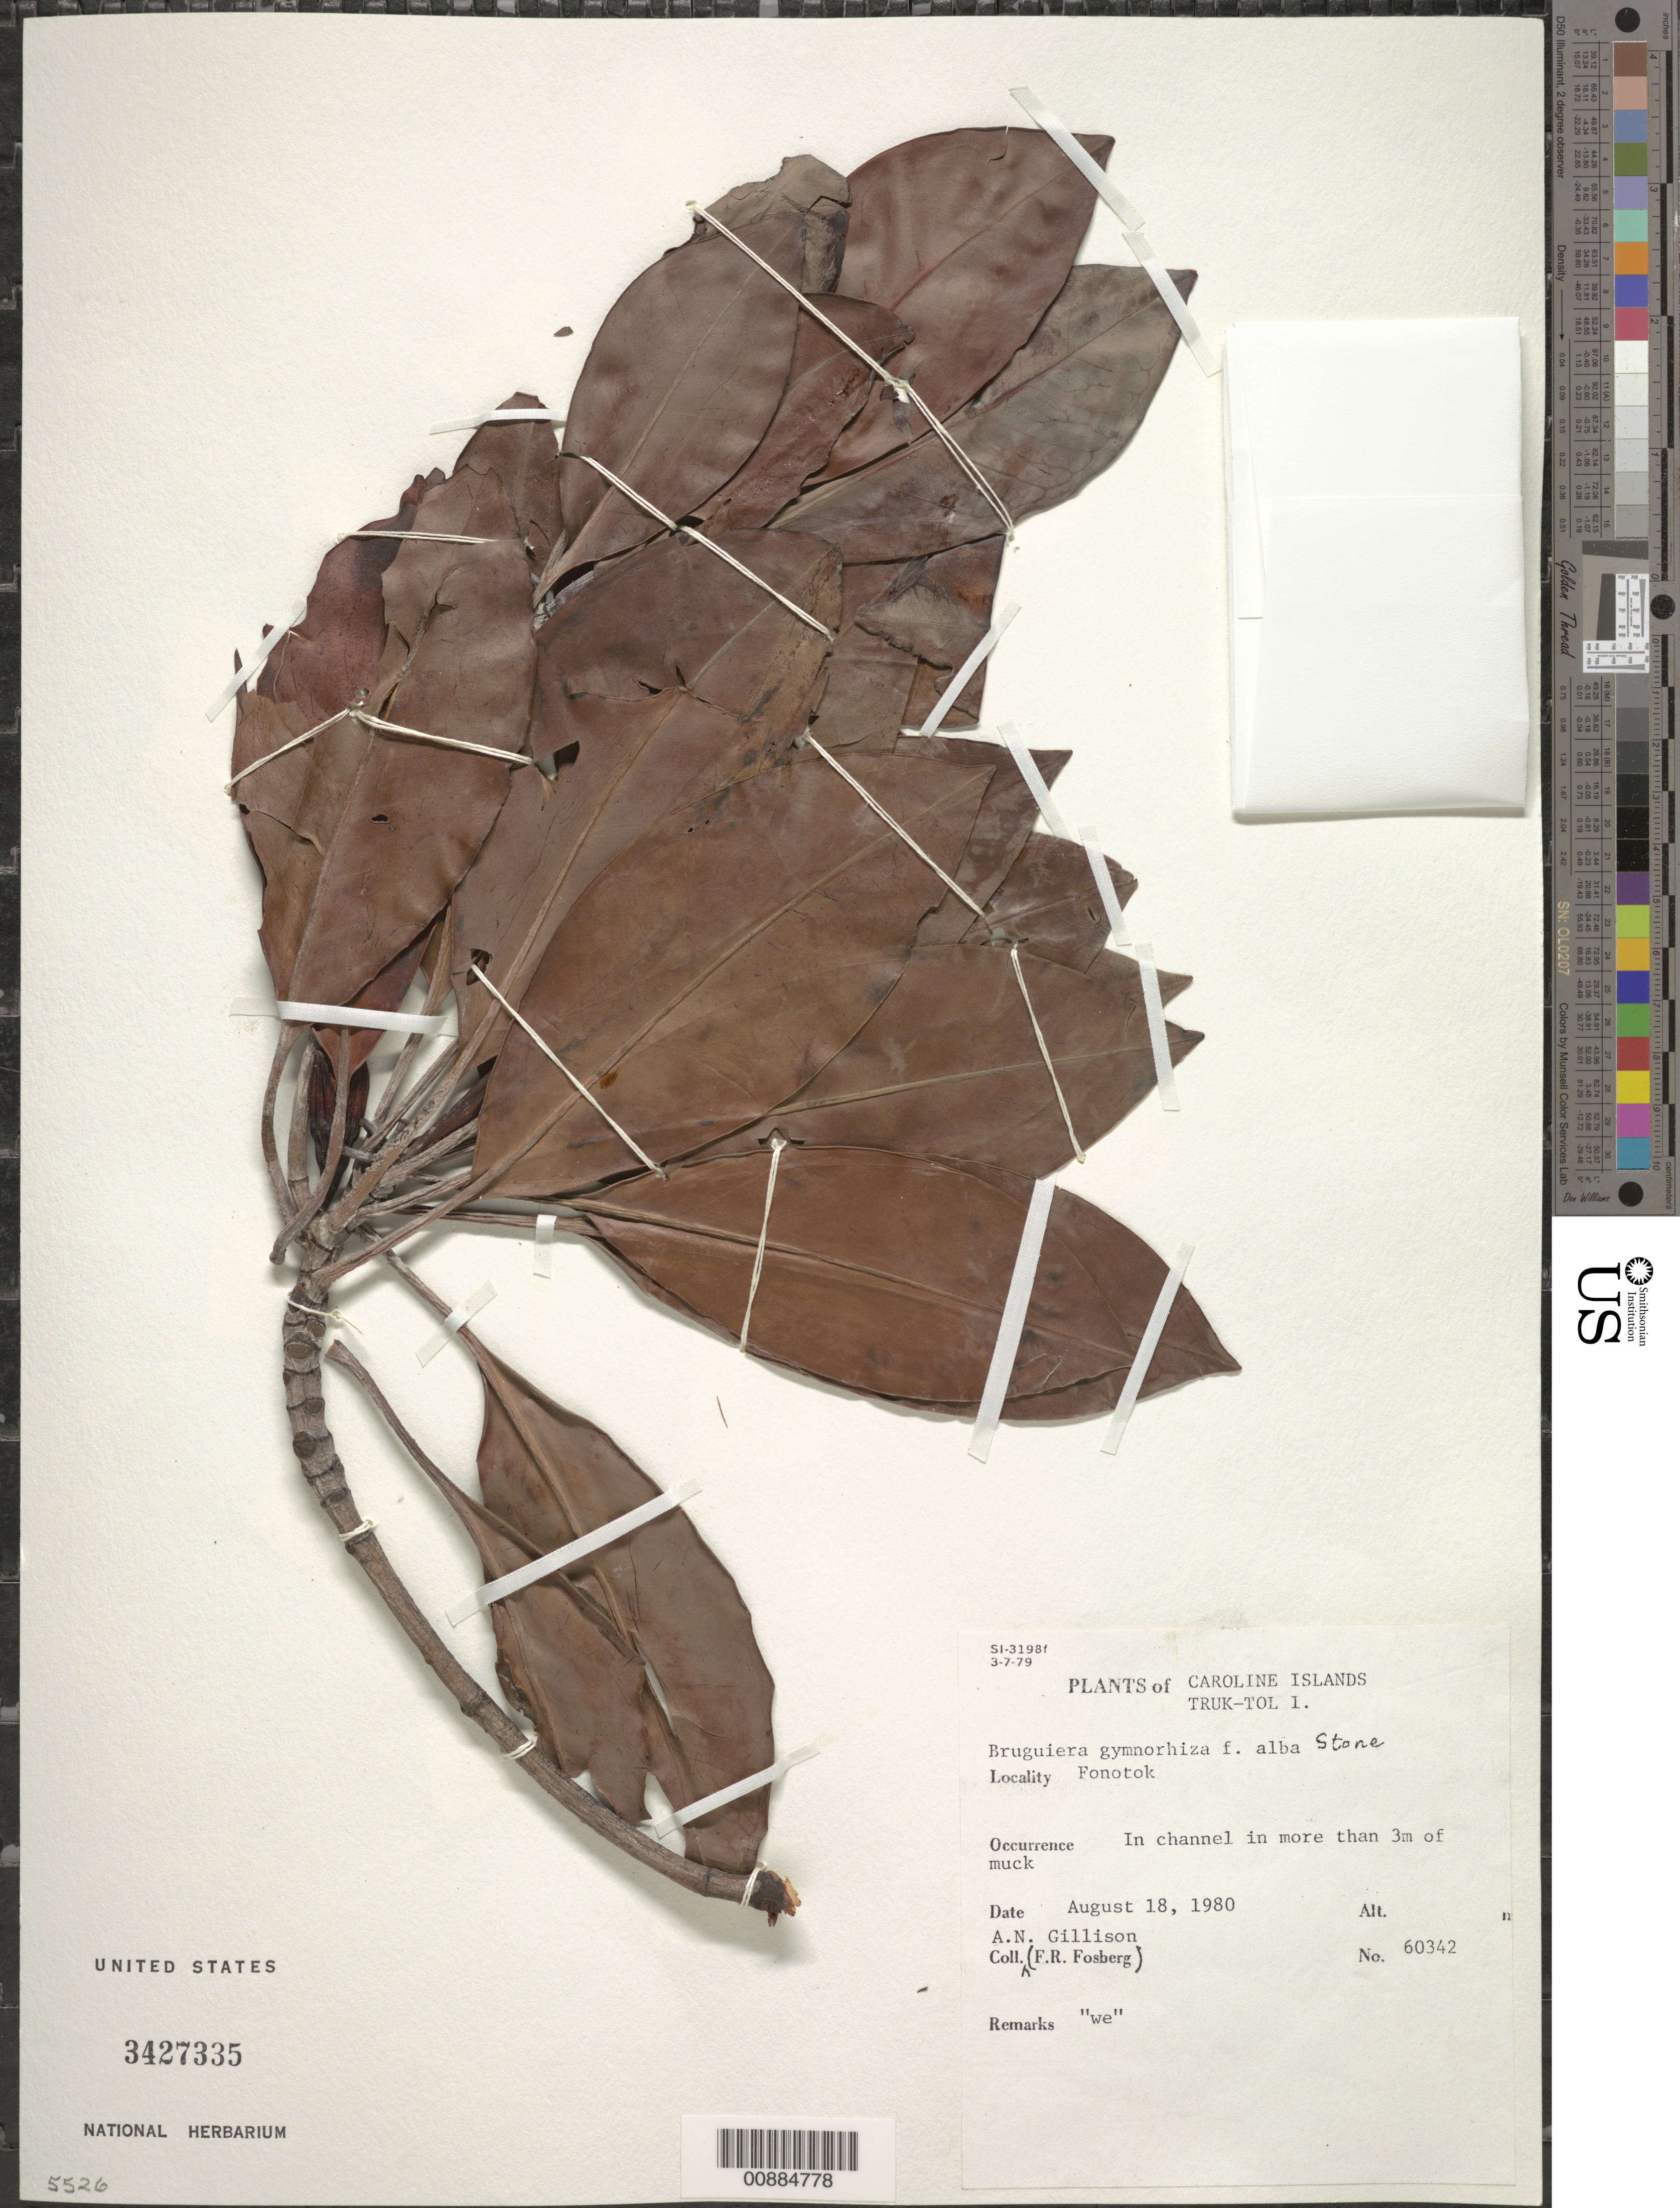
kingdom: Plantae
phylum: Tracheophyta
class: Magnoliopsida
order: Malpighiales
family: Rhizophoraceae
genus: Bruguiera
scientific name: Bruguiera gymnorhiza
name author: (L.) Savigny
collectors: F. R. Fosberg & A. Gillison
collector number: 60342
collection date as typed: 18 Aug 1980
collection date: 1980-08-18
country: Micronesia, Federated States of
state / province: Truk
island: Tol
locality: Fonotok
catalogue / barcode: US 3427335